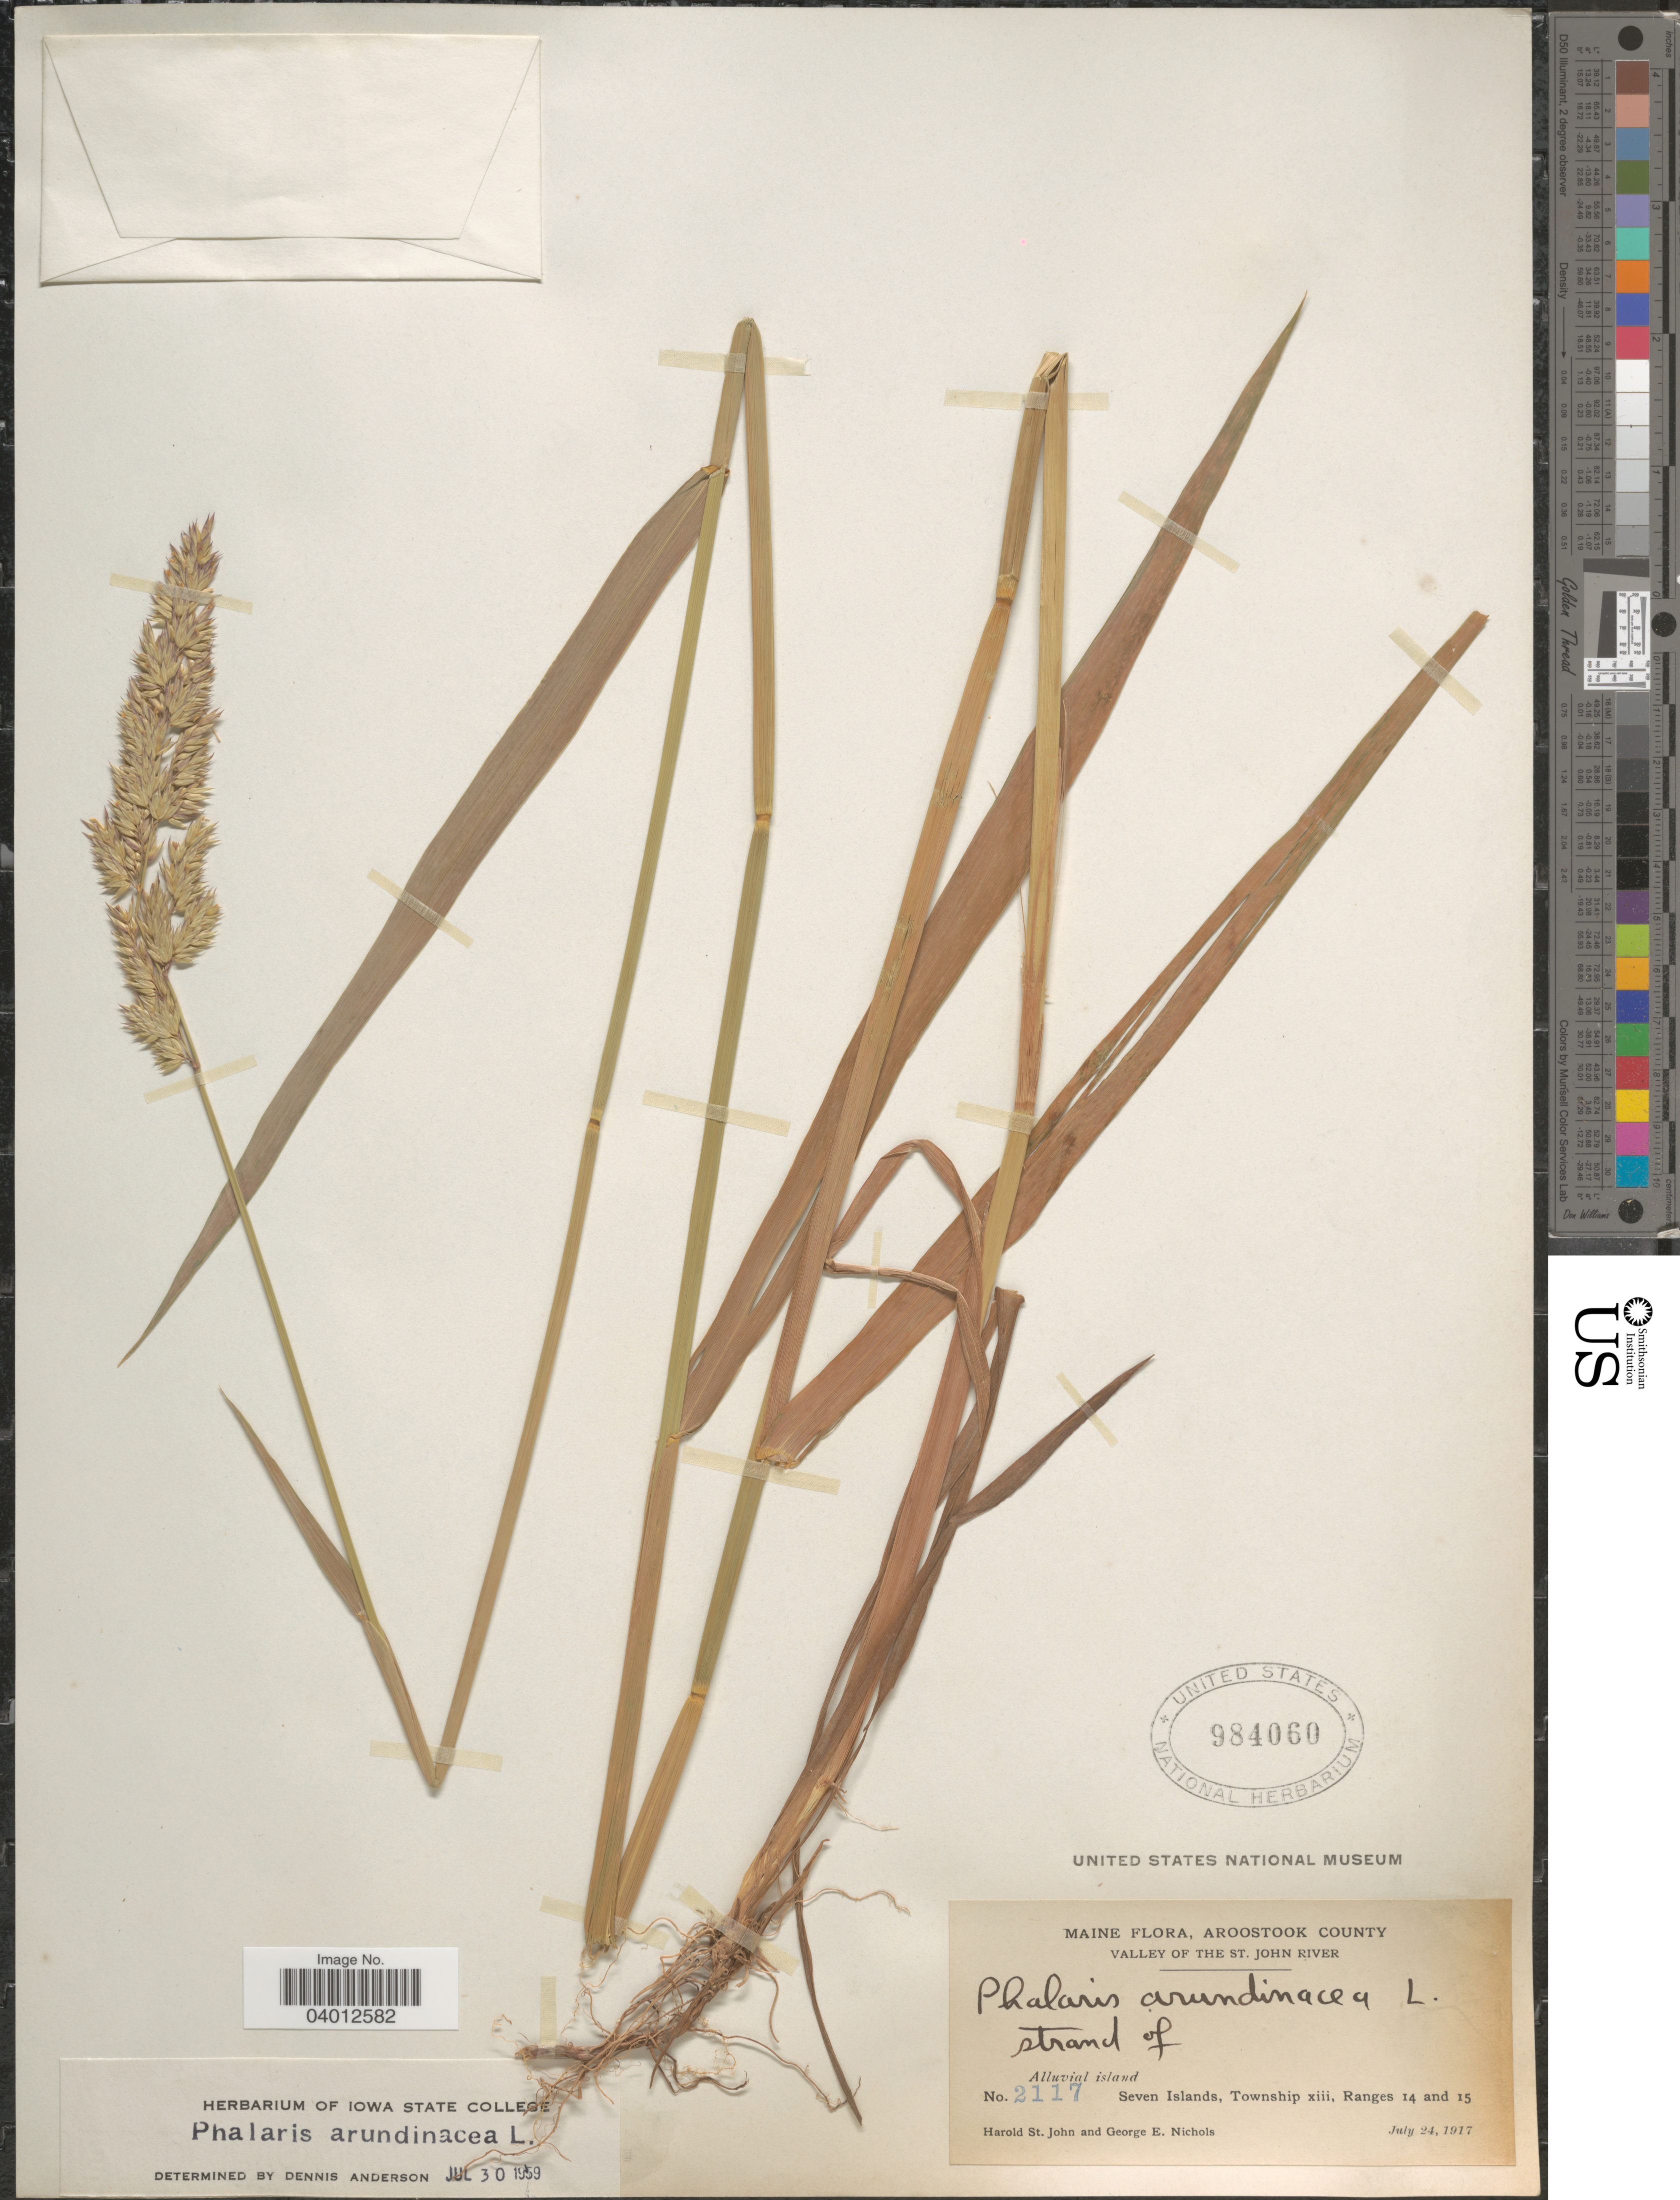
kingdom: Plantae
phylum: Tracheophyta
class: Liliopsida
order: Poales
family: Poaceae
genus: Phalaris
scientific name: Phalaris arundinacea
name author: L.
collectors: H. St. John & G. E. Nichols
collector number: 2117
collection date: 1917-07-24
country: United States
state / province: Maine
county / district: Aroostook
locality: Valley of the St. John River. Strand of Alluvial island. Seven Island, Township xiii, Ranges 14 and 15.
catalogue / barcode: US 984060